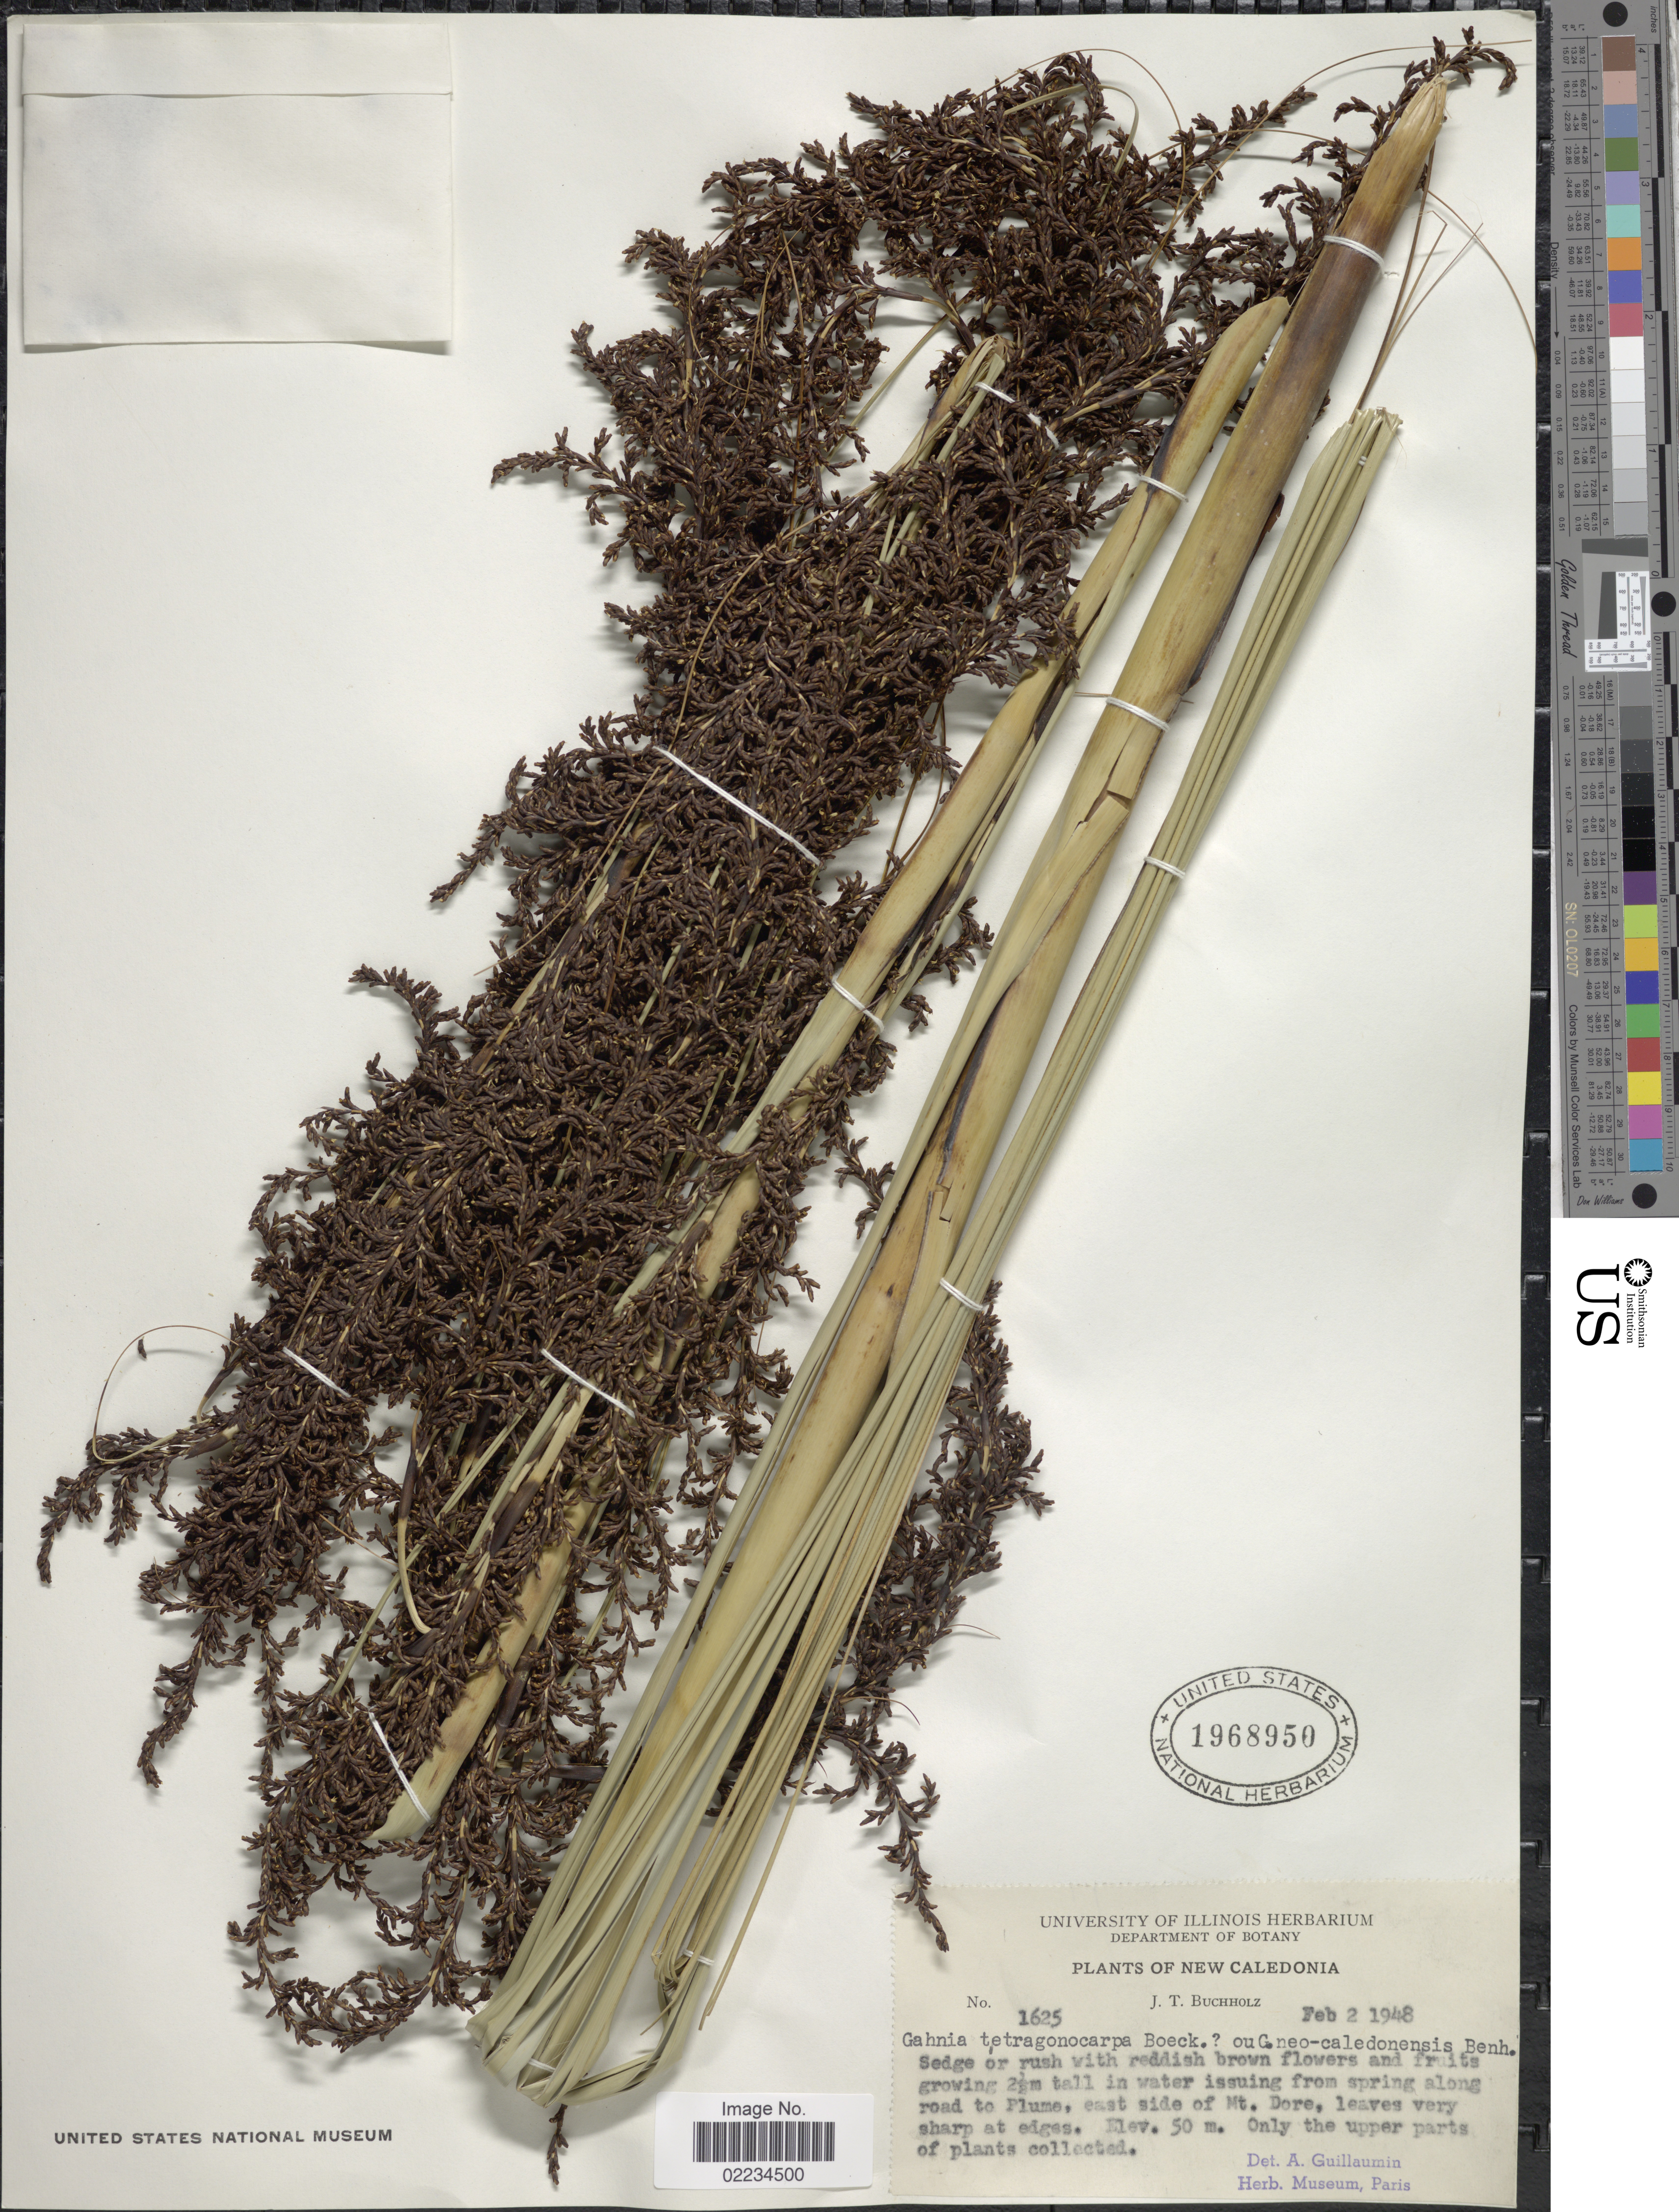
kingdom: Plantae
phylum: Tracheophyta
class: Liliopsida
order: Poales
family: Cyperaceae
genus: Gahnia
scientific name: Gahnia sieberiana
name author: Kunth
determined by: Strong, Mark T., (BOT), Smithsonian Institution - National Museum of Natural History (UNITED STATES)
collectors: J. T. Buchholz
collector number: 1625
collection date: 1948-02-02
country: New Caledonia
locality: In water issuing from spring along road to Plume, east of Mt Dore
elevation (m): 50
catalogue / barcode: US 1968950